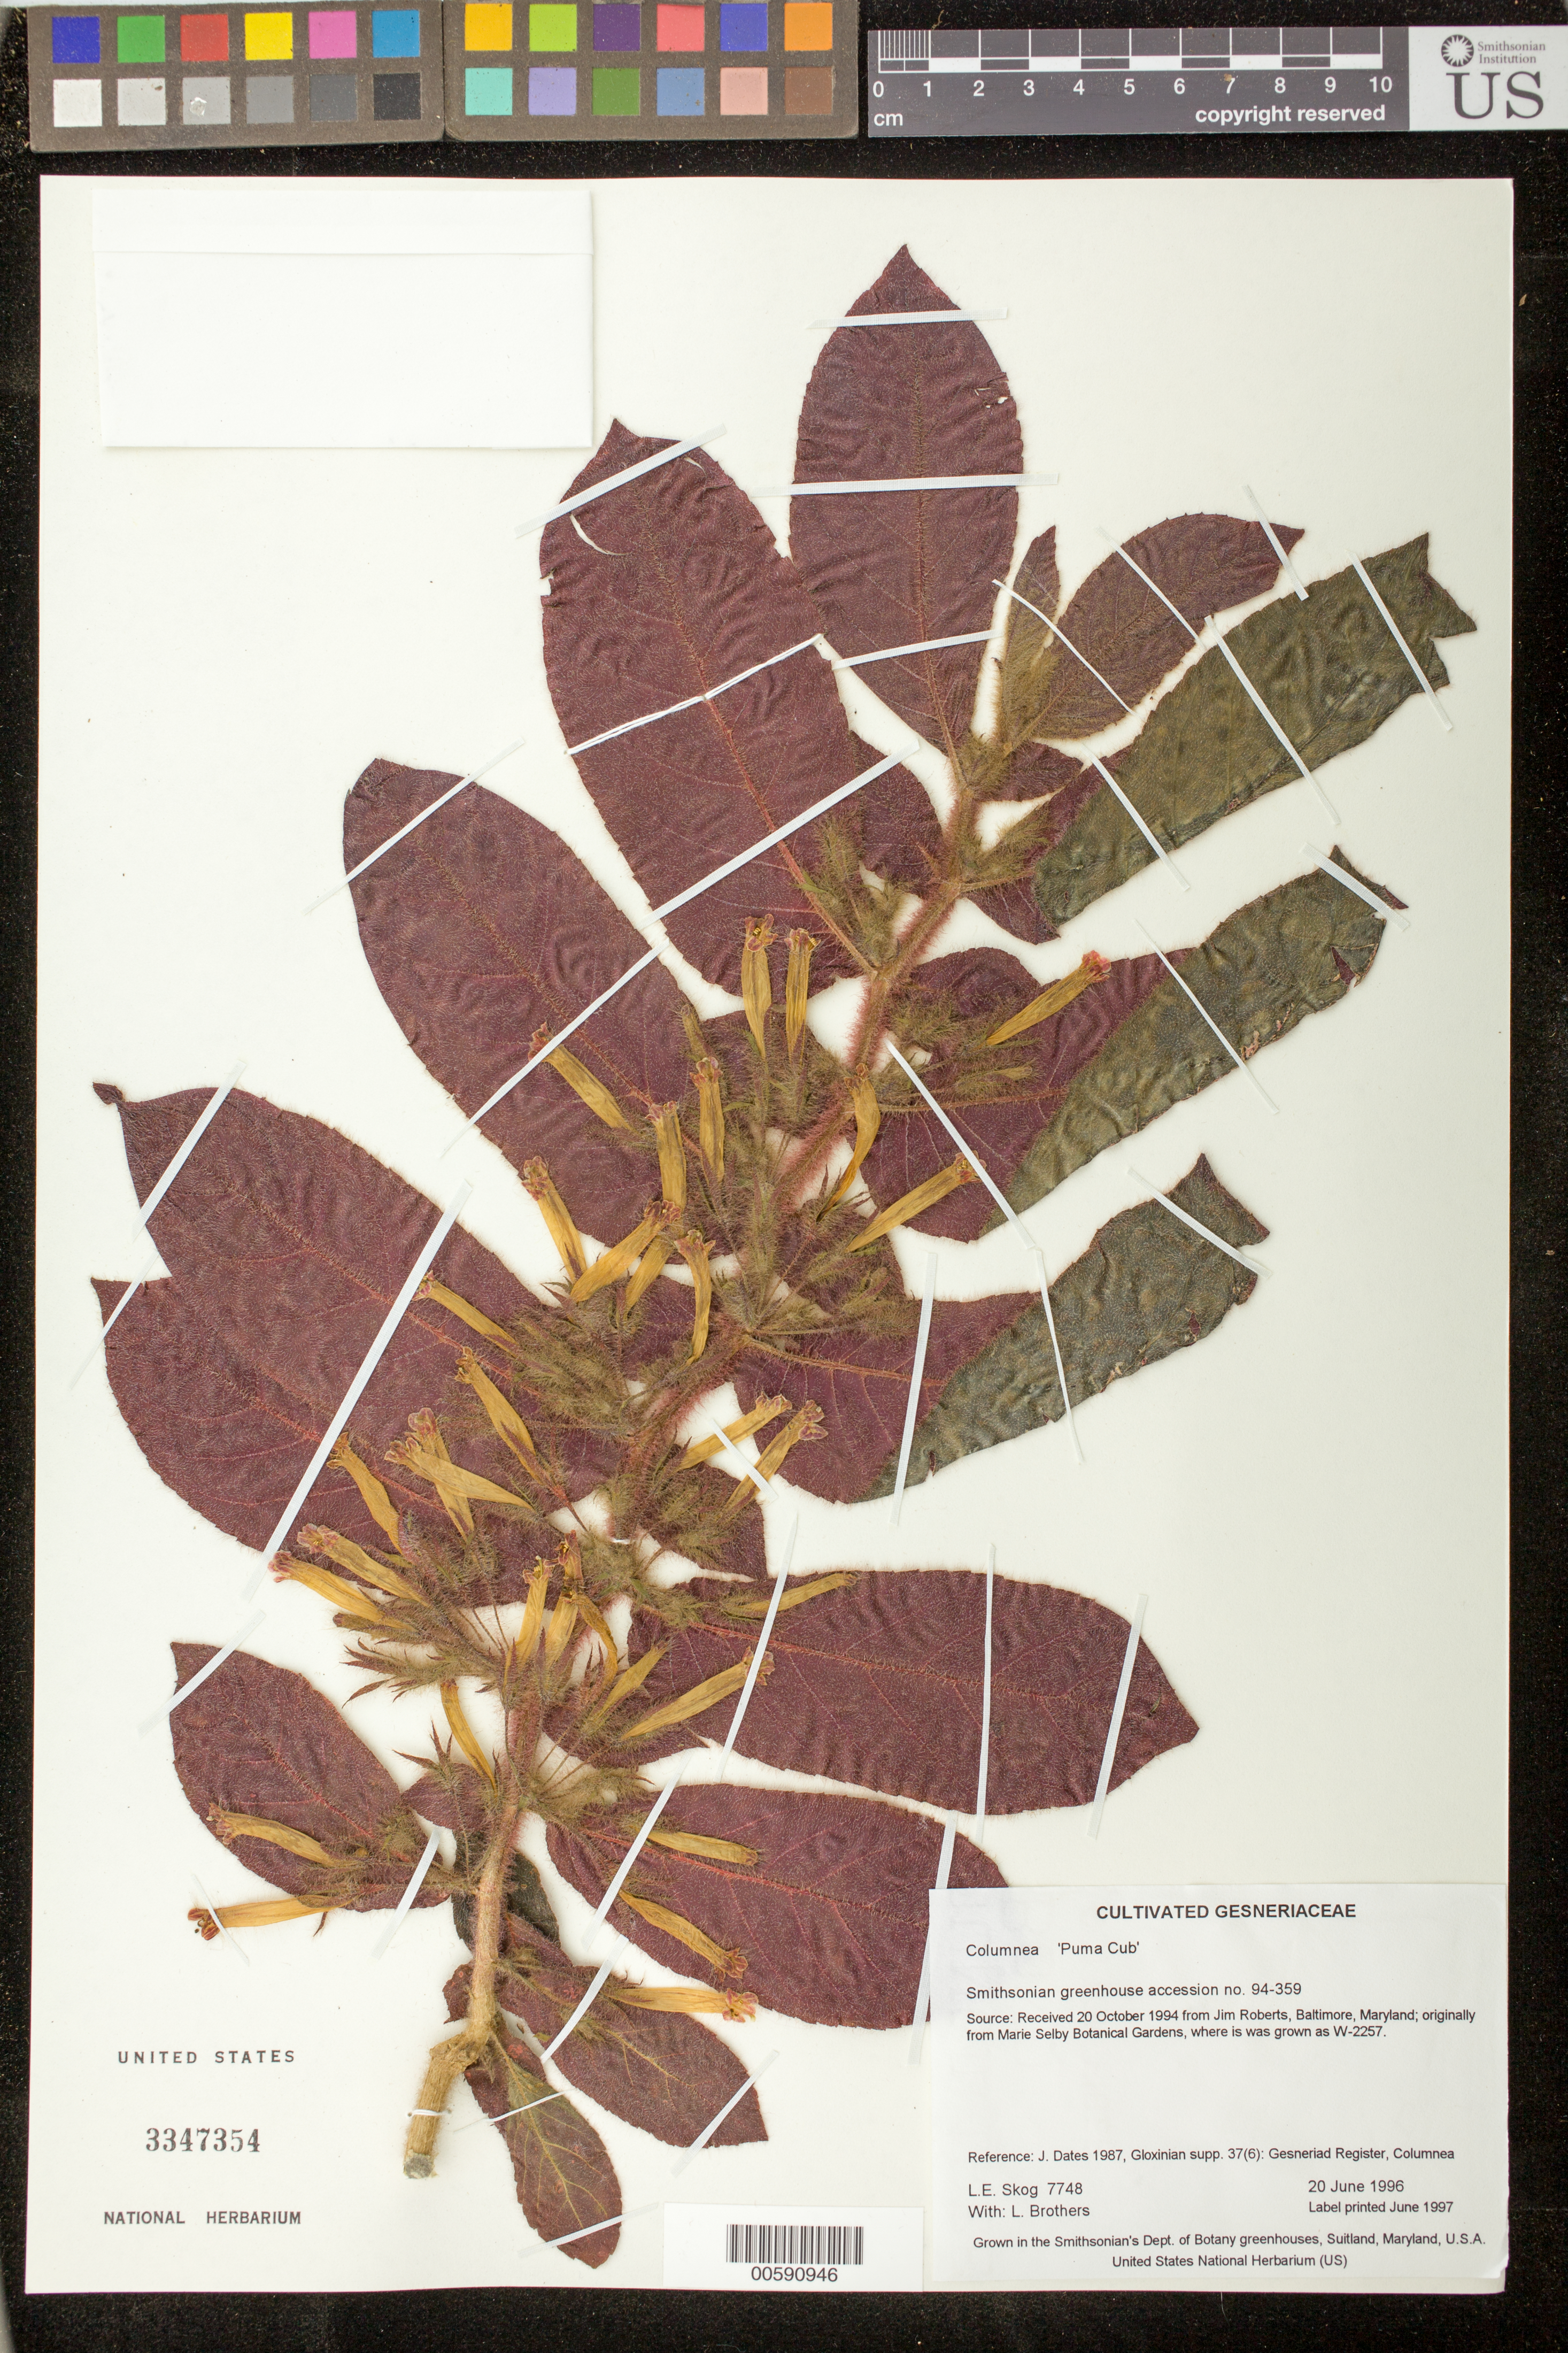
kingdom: Plantae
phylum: Tracheophyta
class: Magnoliopsida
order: Lamiales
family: Gesneriaceae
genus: Columnea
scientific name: Columnea 'Puma Cub'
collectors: L. E. Skog & L. Brothers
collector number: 7748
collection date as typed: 20 Jun 1996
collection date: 1996-06-20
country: United States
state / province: Maryland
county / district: Prince George's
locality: Grown in the Smithsonian's Dept. of Botany greenhouses, Suitland, Maryland, U.S.A.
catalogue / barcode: US 3347354